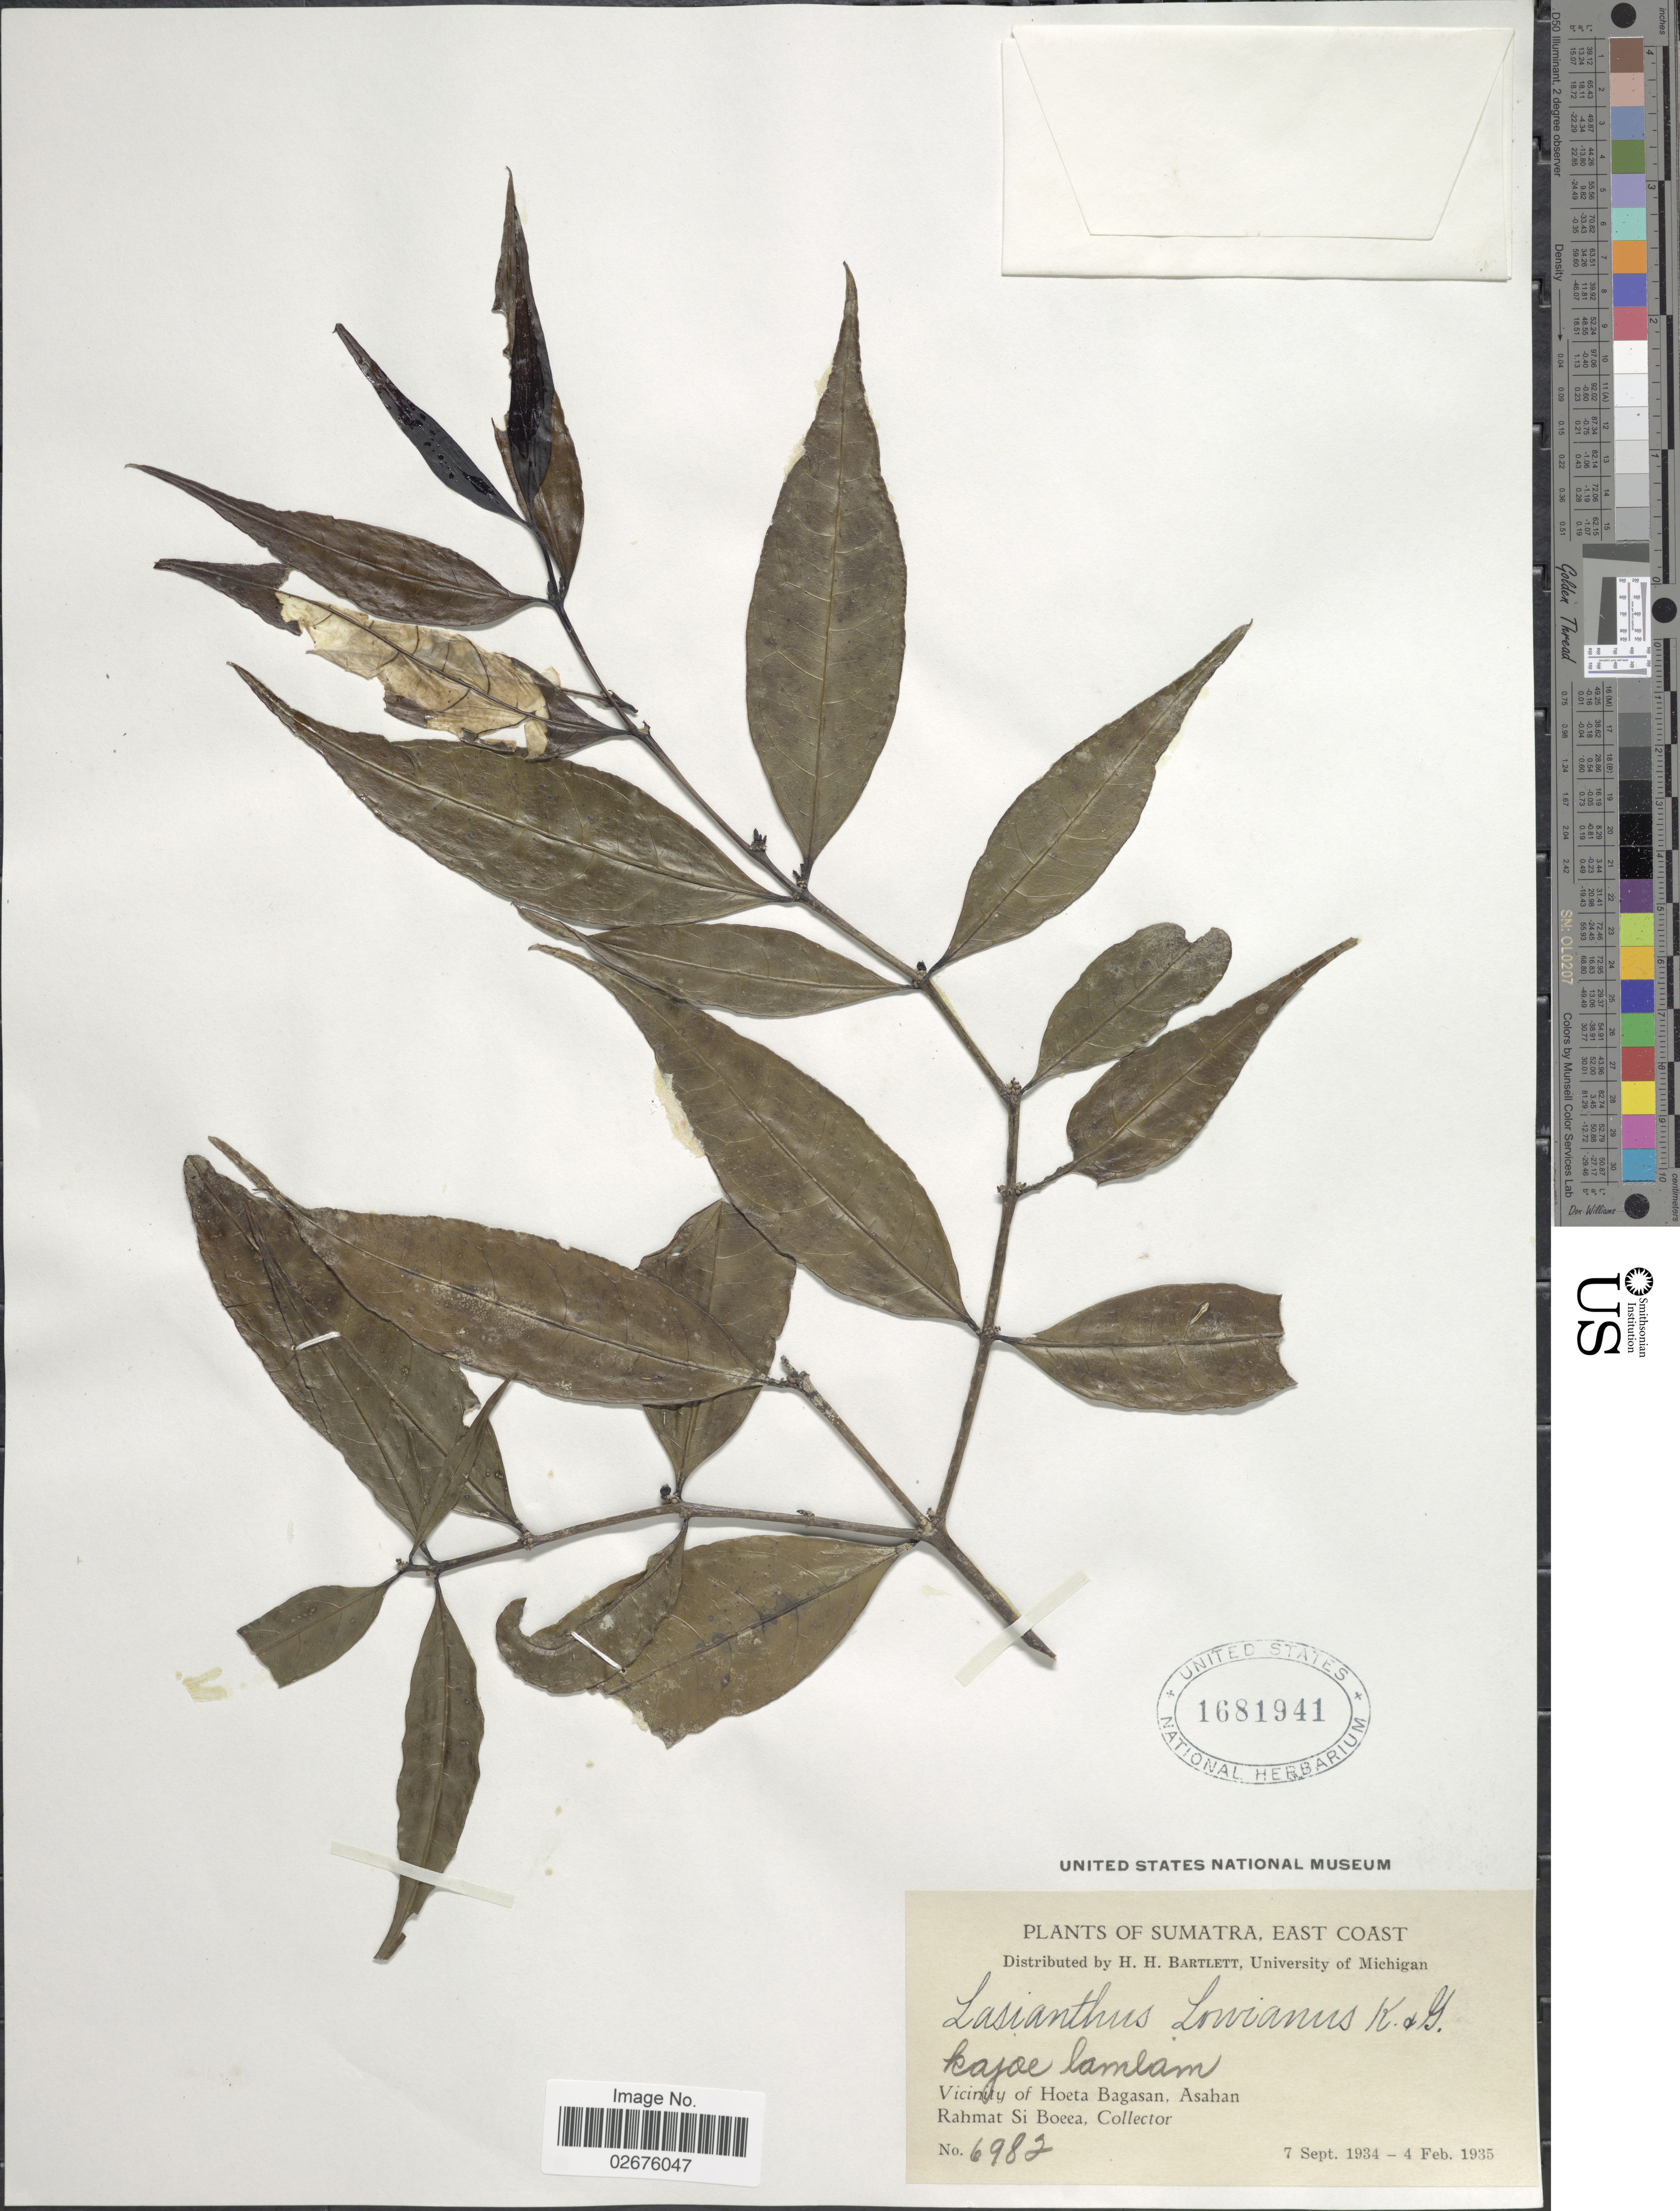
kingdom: Plantae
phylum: Tracheophyta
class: Magnoliopsida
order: Gentianales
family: Rubiaceae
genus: Lasianthus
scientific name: Lasianthus lowianus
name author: King & Gamble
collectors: Rahmat Si Boeea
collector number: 6982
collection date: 1934-09-07/1935-02-04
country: Indonesia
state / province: Sumatra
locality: East Coast. Vicinity of Hoeta Bagasan, Asahan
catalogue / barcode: US 1681941